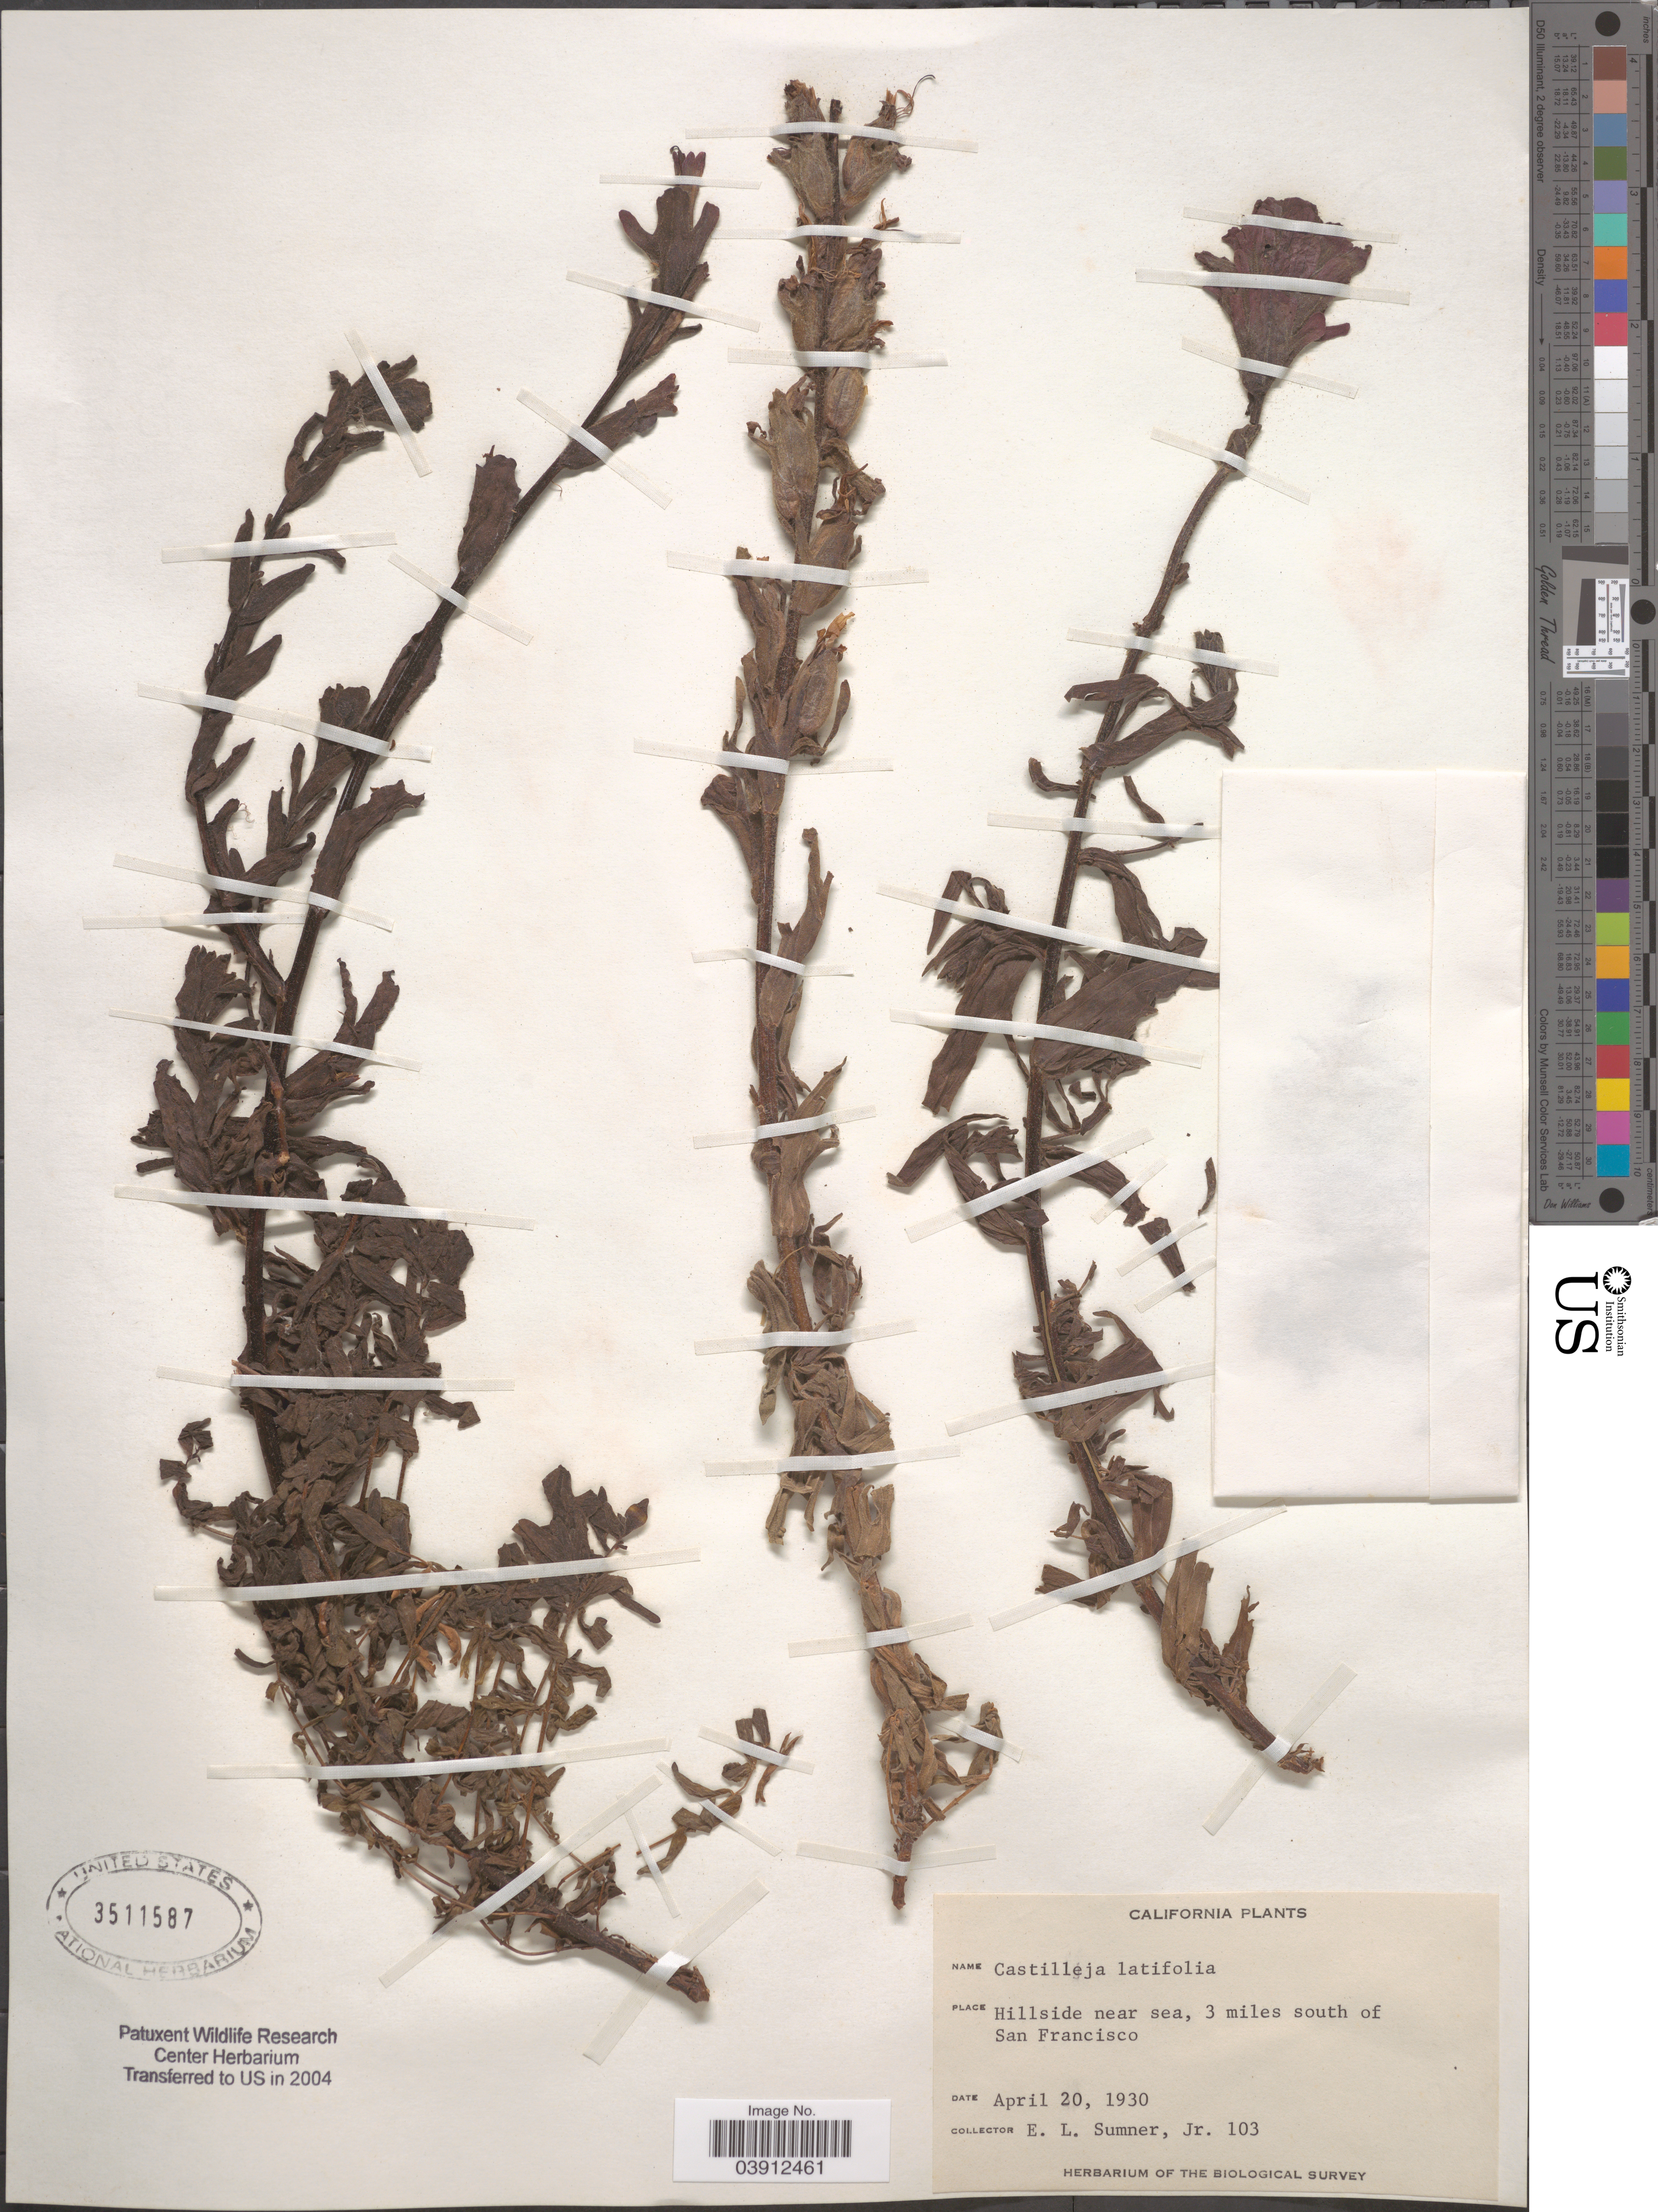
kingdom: Plantae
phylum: Tracheophyta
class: Magnoliopsida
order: Lamiales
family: Orobanchaceae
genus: Castilleja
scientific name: Castilleja latifolia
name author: Hook. & Arn.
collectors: E. Sumner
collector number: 103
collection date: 1930-04-20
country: United States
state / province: California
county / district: San Francisco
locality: Hillside near sea, 3 miles south of San Francisco.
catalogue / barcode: US 3511587